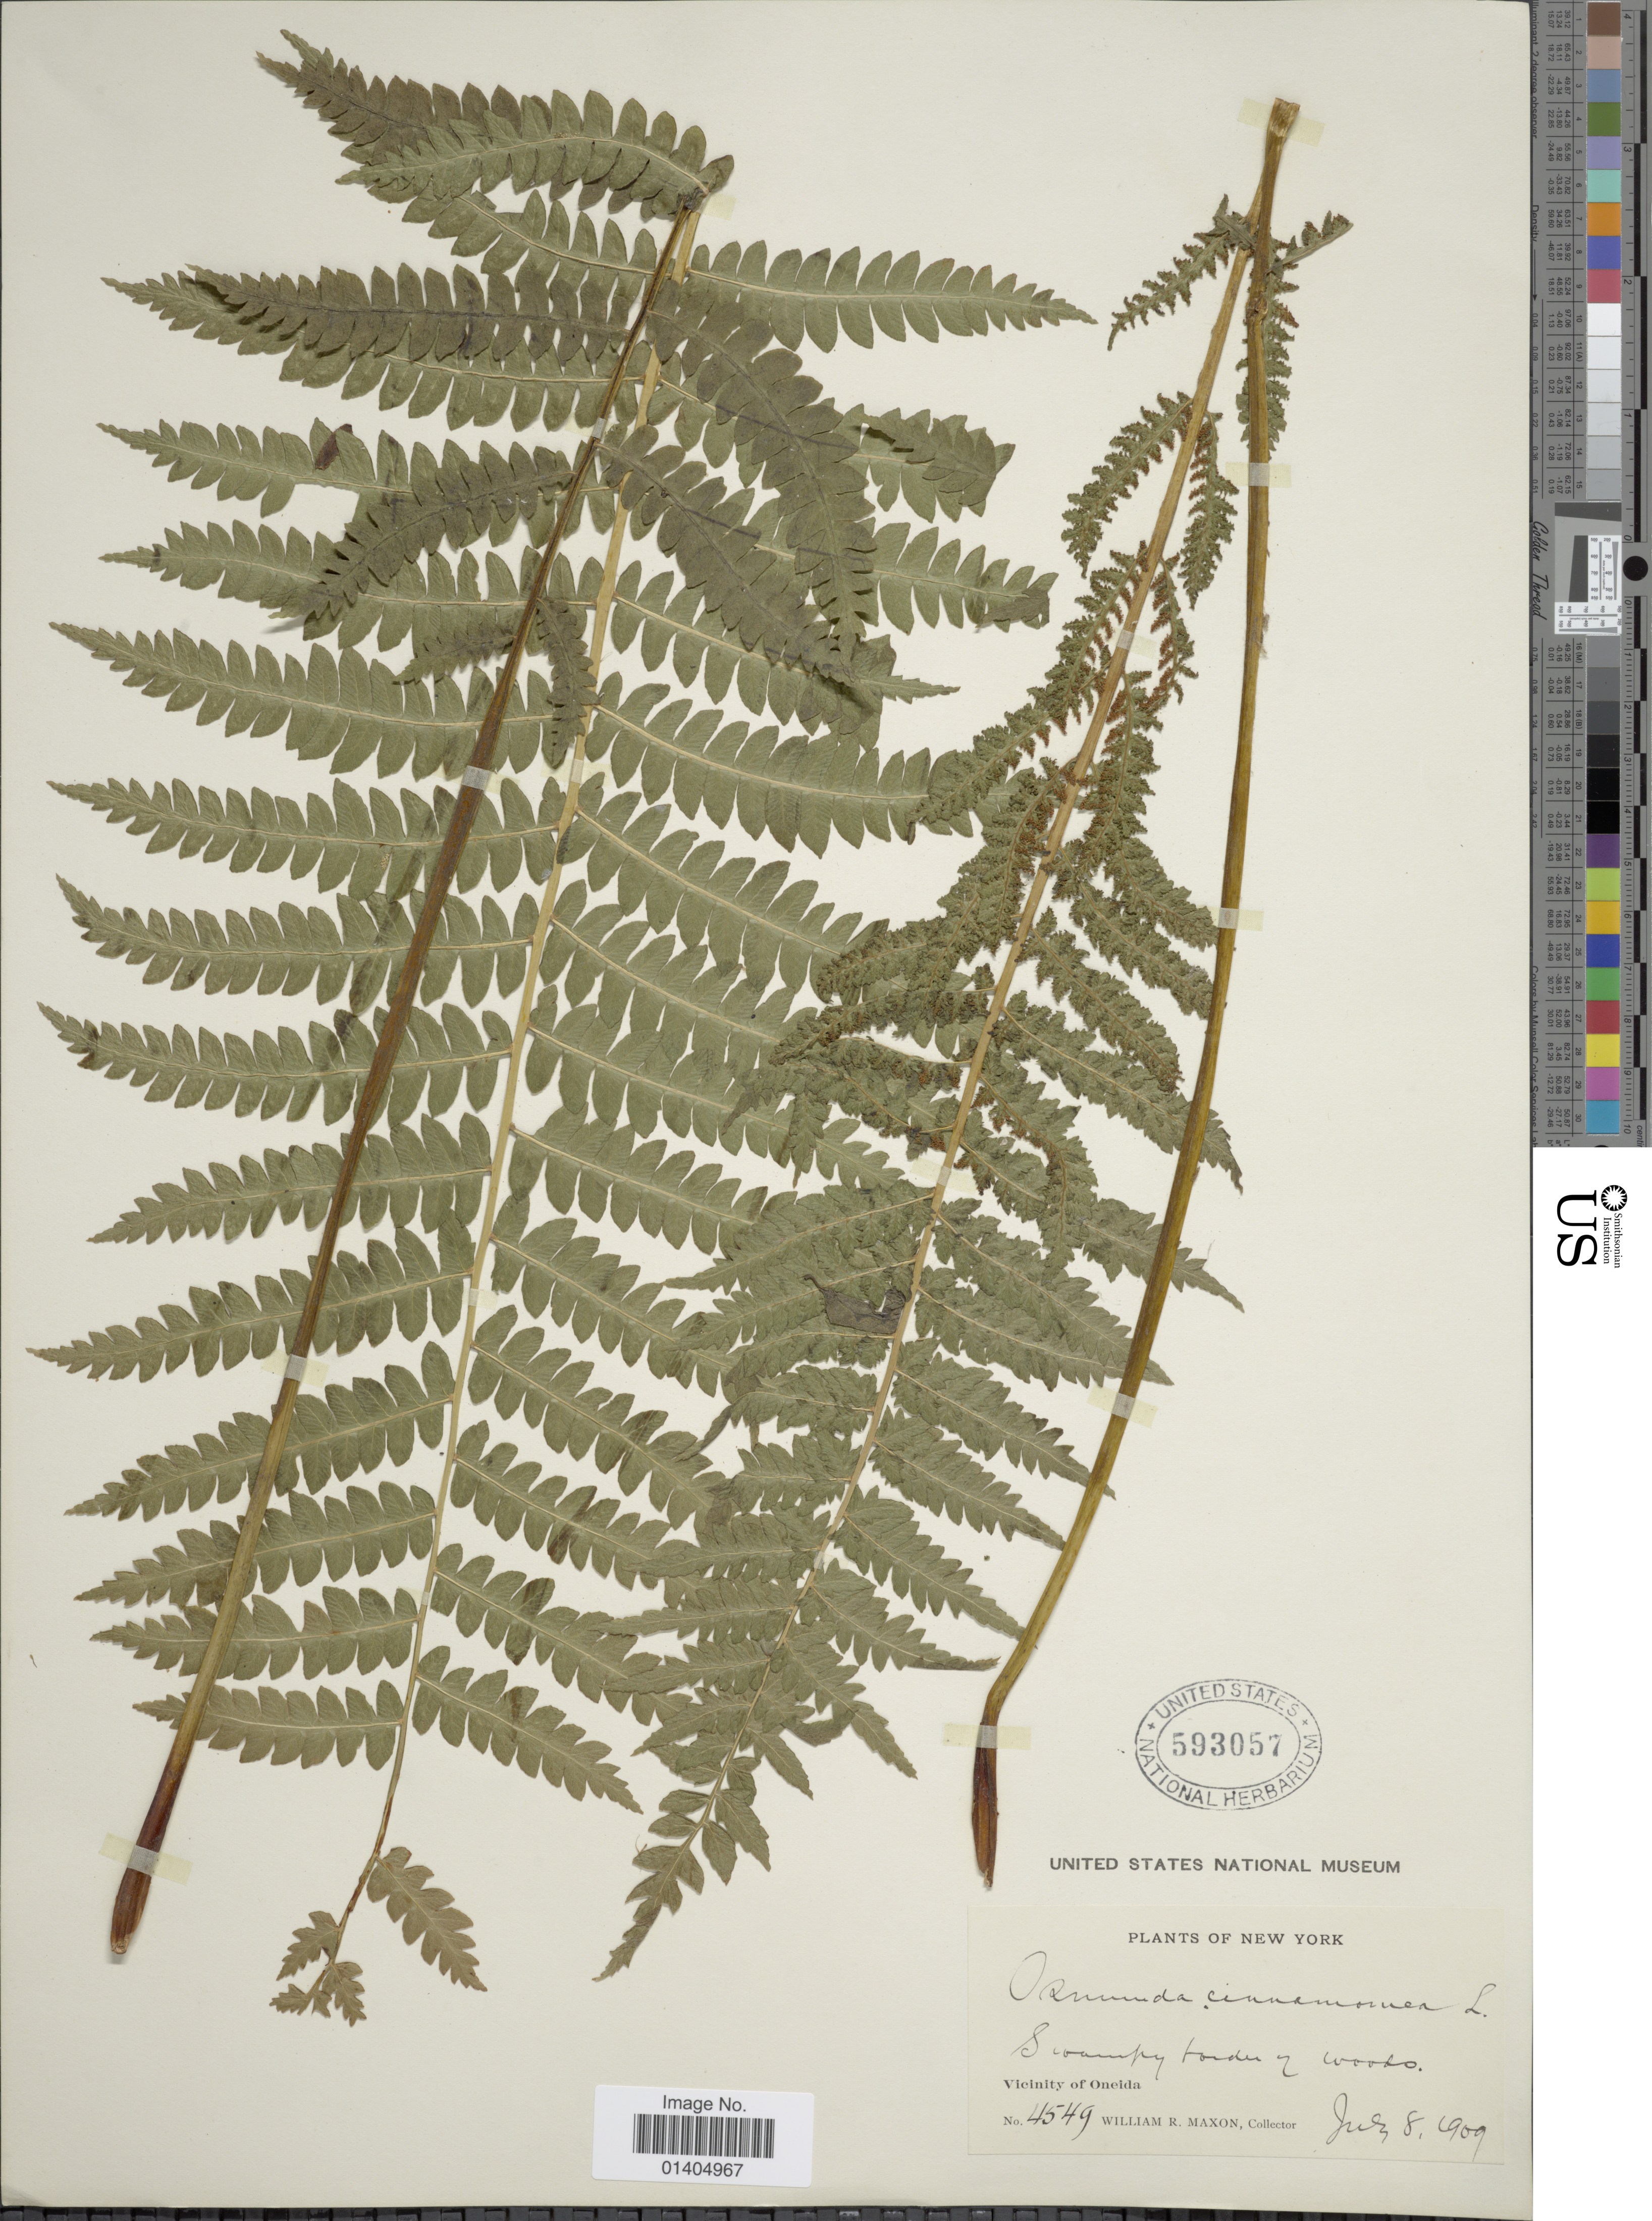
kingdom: Plantae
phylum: Tracheophyta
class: Polypodiopsida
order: Osmundales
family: Osmundaceae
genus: Osmundastrum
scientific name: Osmundastrum cinnamomeum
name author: (L.) C. Presl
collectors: W. R. Maxon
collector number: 4549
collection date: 1909-06-08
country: United States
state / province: New York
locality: Vicinity of Oneida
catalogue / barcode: US 593057